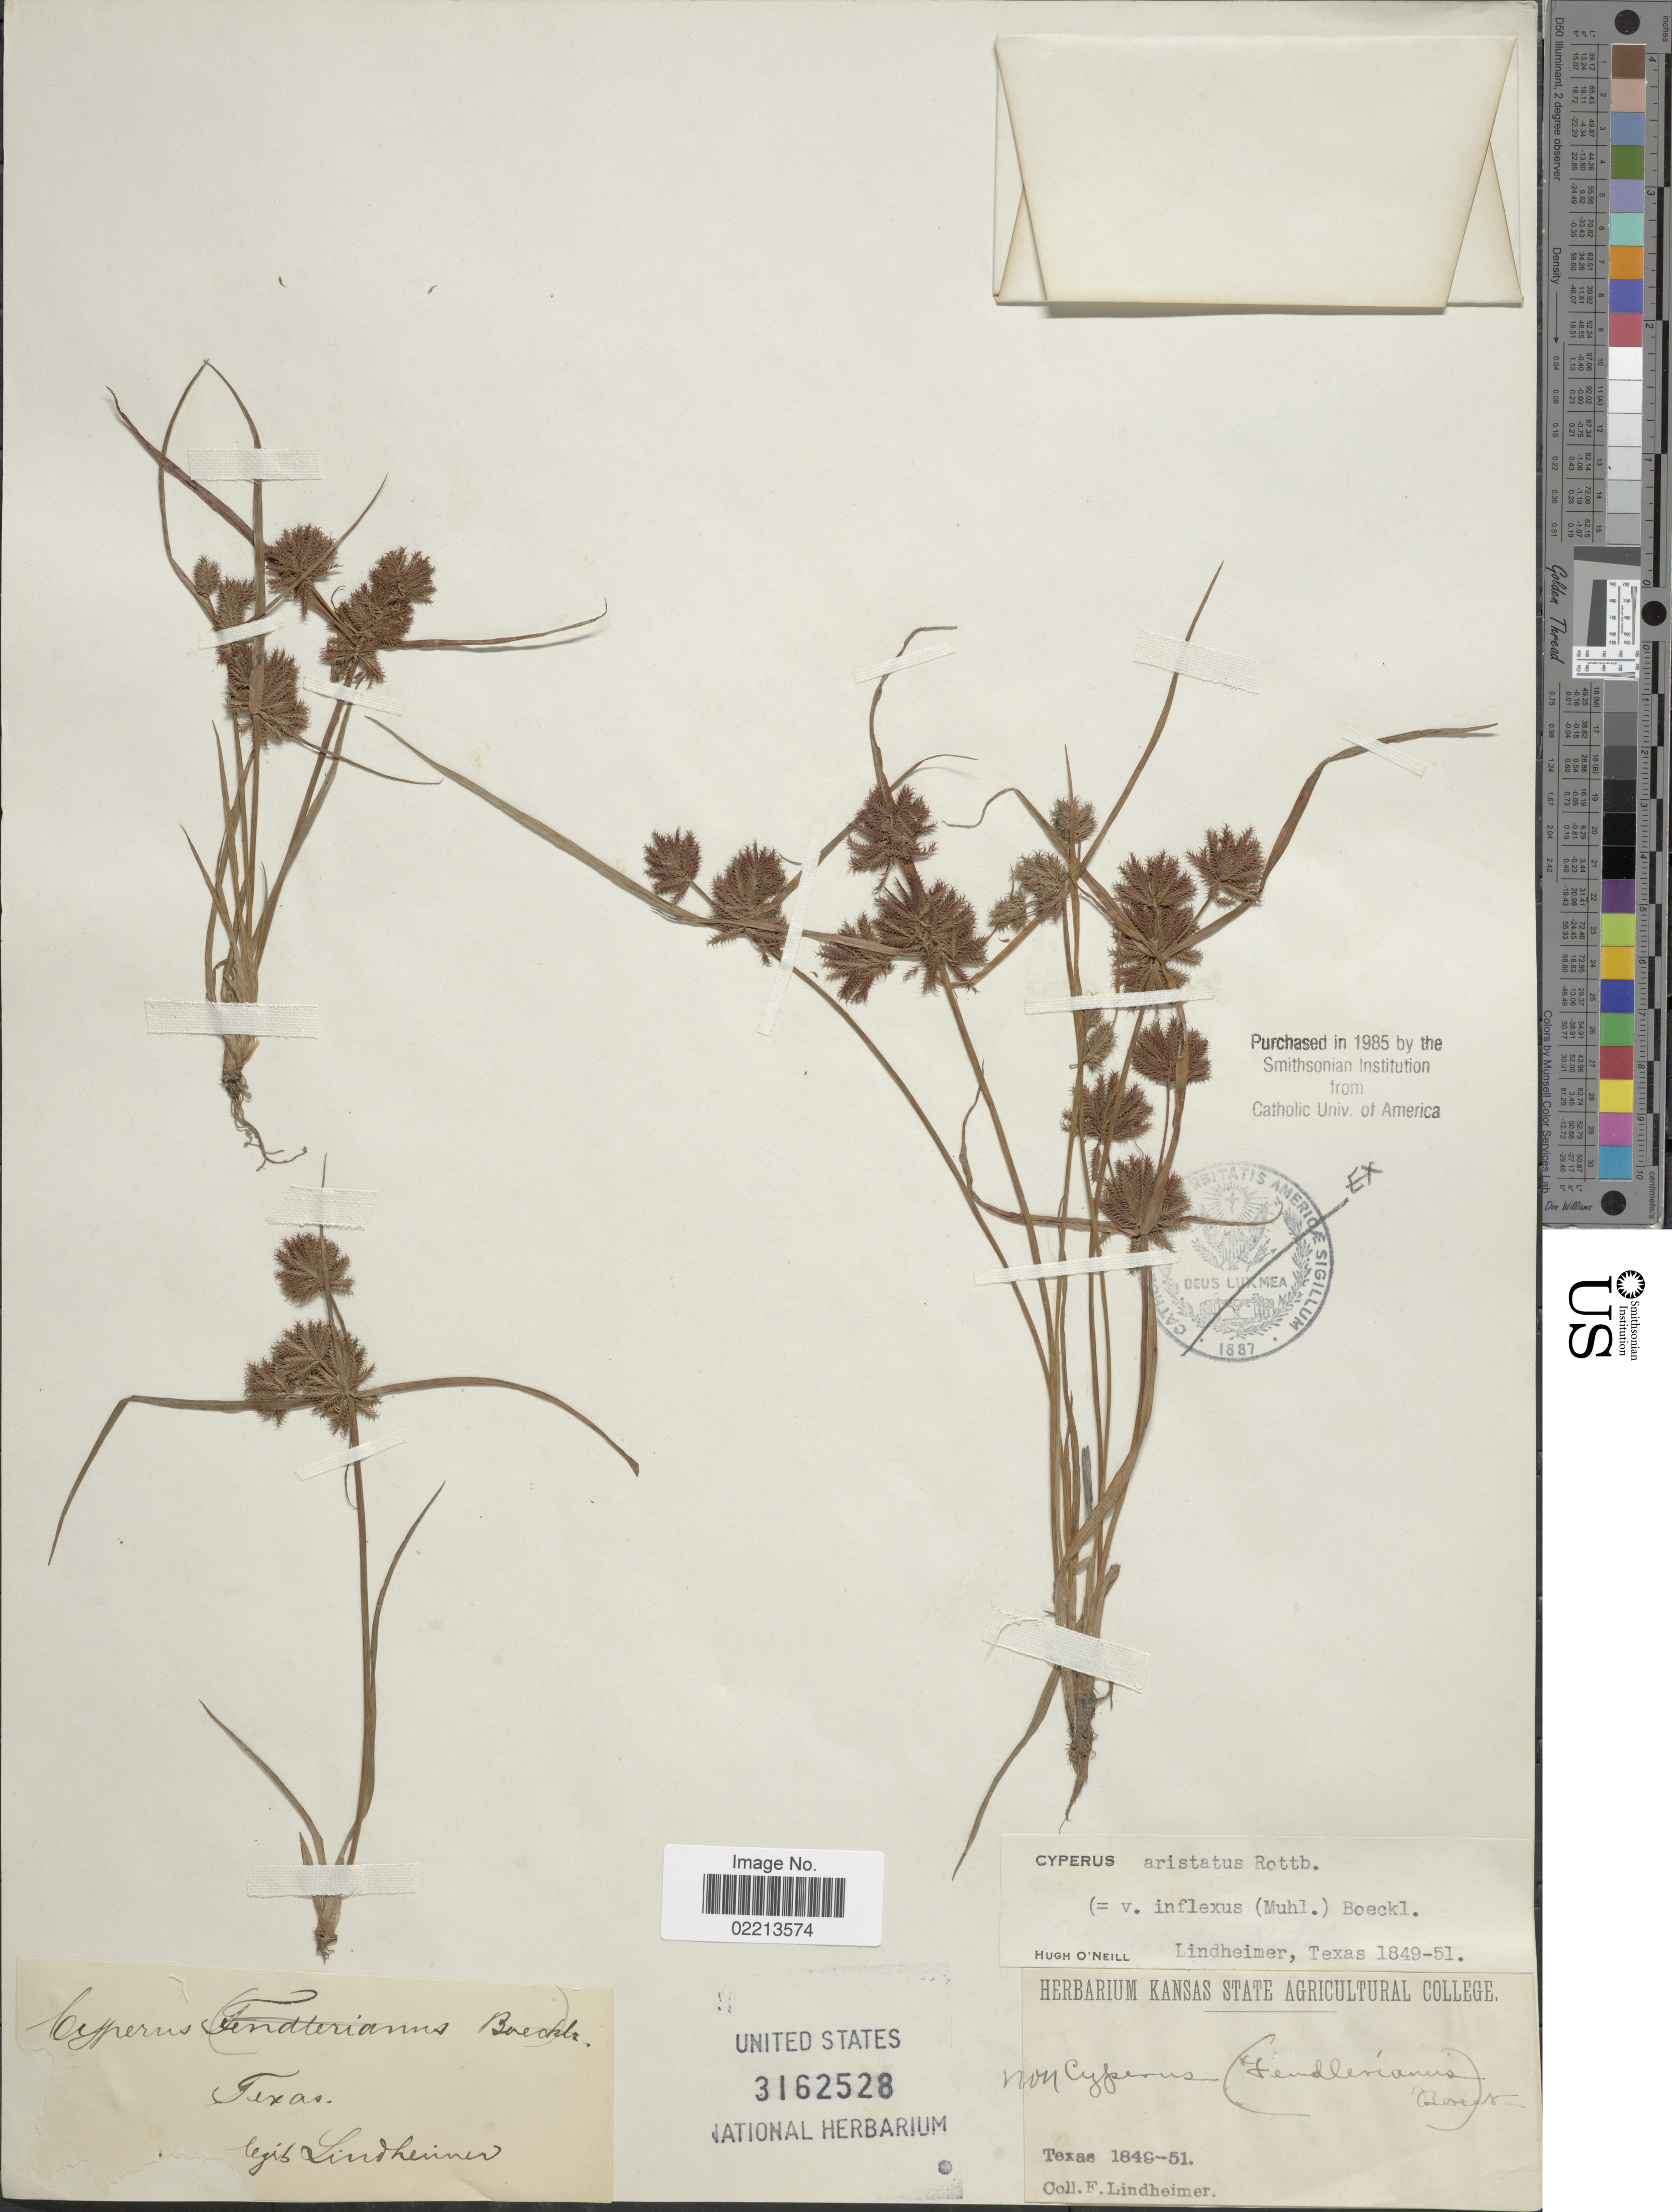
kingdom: Plantae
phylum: Tracheophyta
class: Liliopsida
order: Poales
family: Cyperaceae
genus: Cyperus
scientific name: Cyperus squarrosus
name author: L.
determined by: Strong, Mark T., (BOT), Smithsonian Institution - National Museum of Natural History (UNITED STATES)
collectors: F. Lindheimer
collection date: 1849/1851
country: United States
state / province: Texas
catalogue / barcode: US 3162528